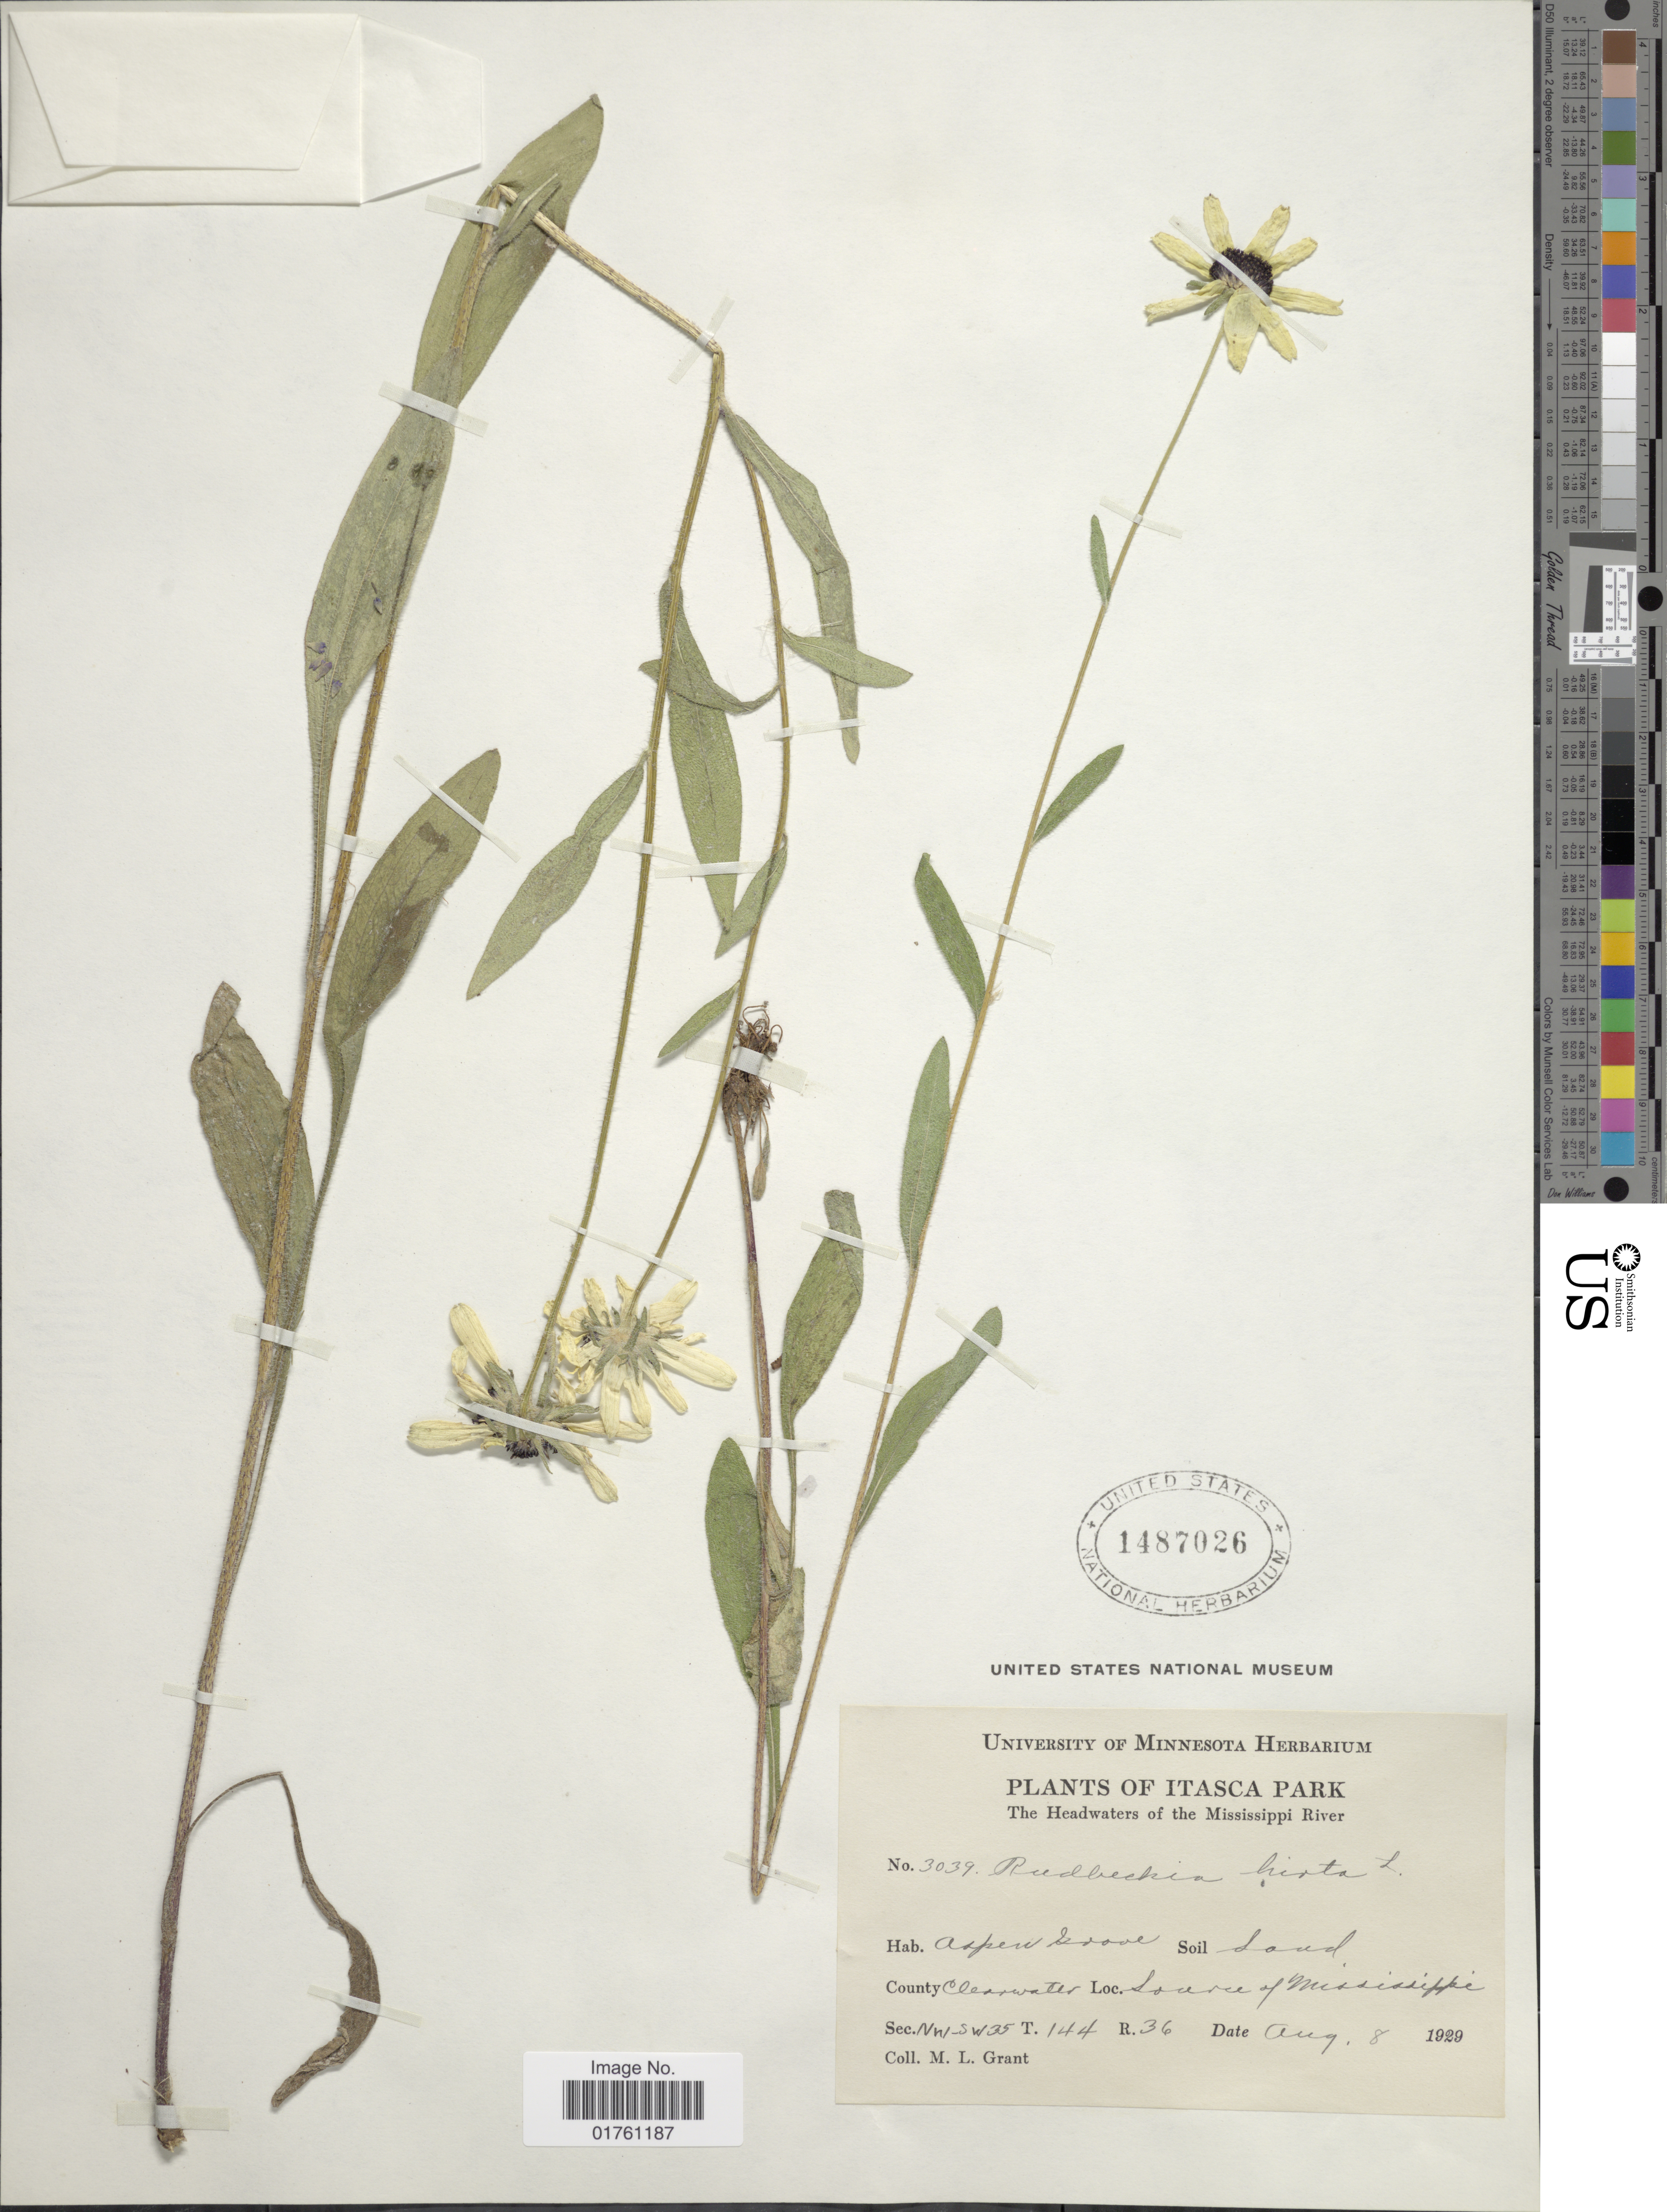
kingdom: Plantae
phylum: Tracheophyta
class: Magnoliopsida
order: Asterales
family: Asteraceae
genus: Rudbeckia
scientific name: Rudbeckia hirta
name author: L.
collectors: M. L. Grant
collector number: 3039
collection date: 1929-08-08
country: United States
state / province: Minnesota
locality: Itasca Park, The Headwaters of the Mississippi River, County Clearwater, Source of Mississippi, Sec NW-SW 35 T 144 R 36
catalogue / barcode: US 1487026